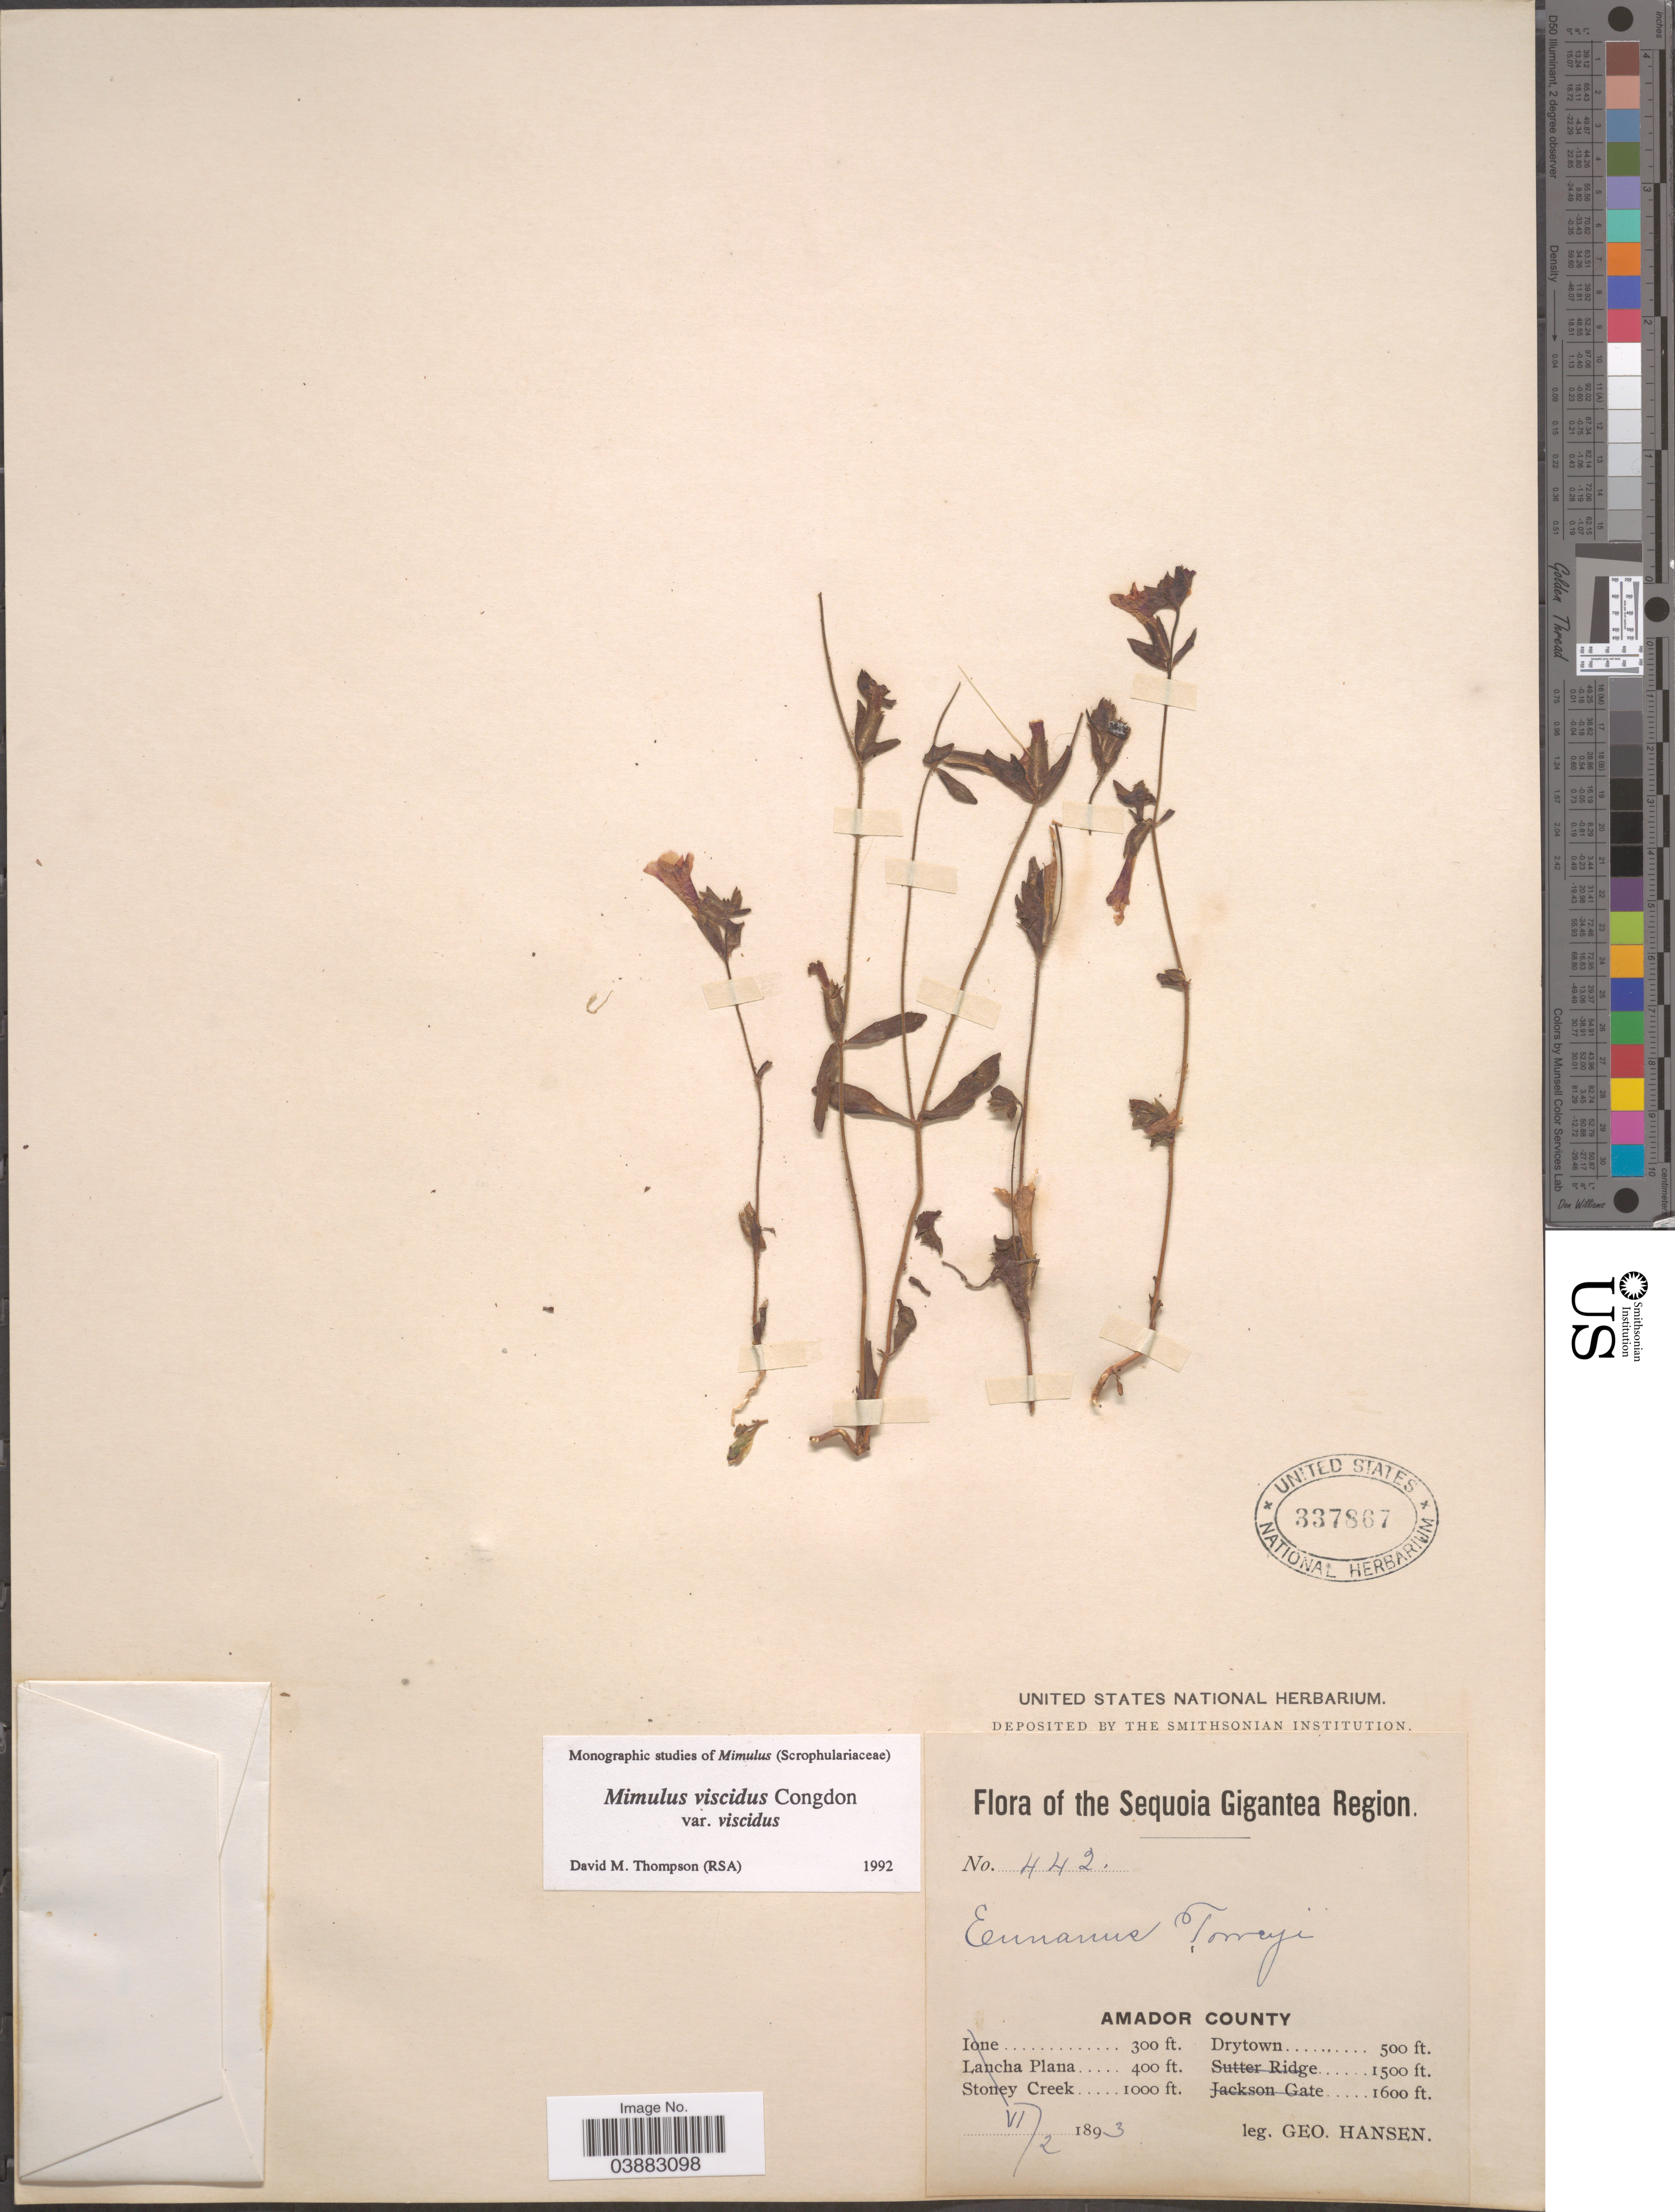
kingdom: Plantae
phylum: Tracheophyta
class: Magnoliopsida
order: Lamiales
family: Phrymaceae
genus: Mimulus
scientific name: Mimulus viscidus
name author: Congdon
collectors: G. Hansen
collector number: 442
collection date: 1893-06-02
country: United States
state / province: California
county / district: Amador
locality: Sequoia Gigantea Region. Amador County. Drytown.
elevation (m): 152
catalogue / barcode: US 337867